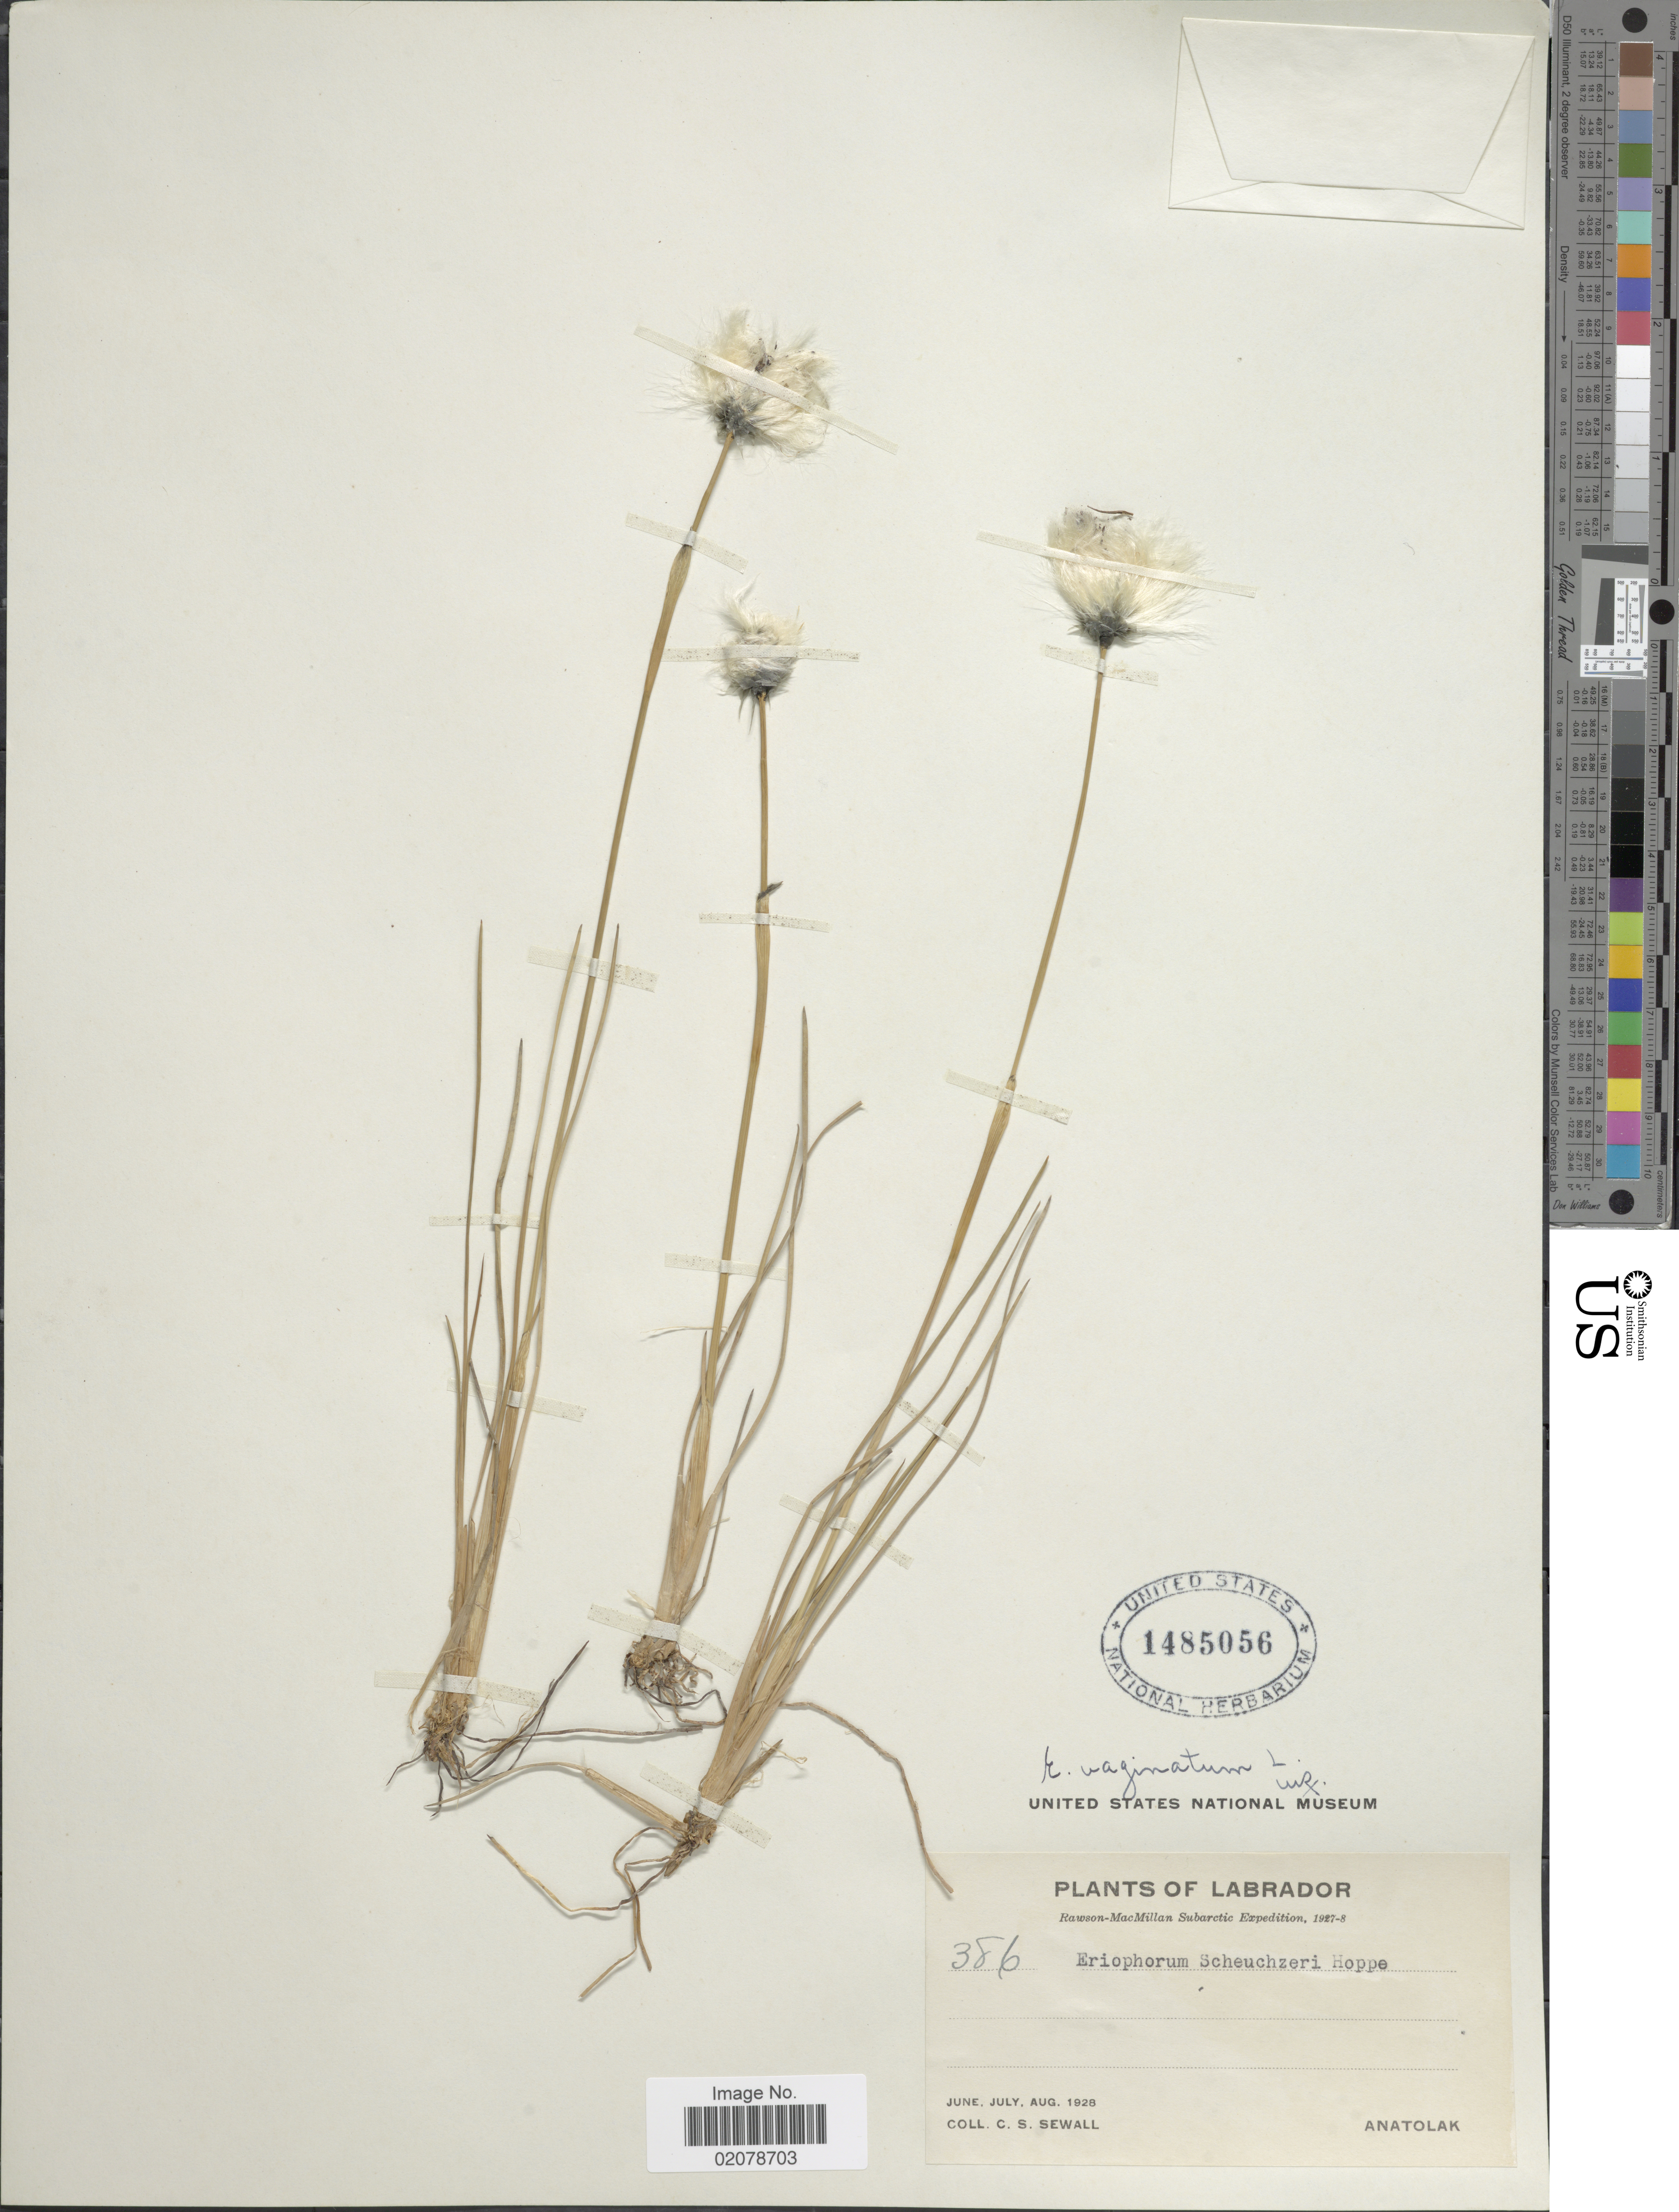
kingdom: Plantae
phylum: Tracheophyta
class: Liliopsida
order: Poales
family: Cyperaceae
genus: Eriophorum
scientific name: Eriophorum vaginatum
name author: L.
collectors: C. Sewall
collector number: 386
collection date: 1928-06/1928-08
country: Canada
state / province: Newfoundland and Labrador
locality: Labrador. Anatolak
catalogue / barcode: US 1485056